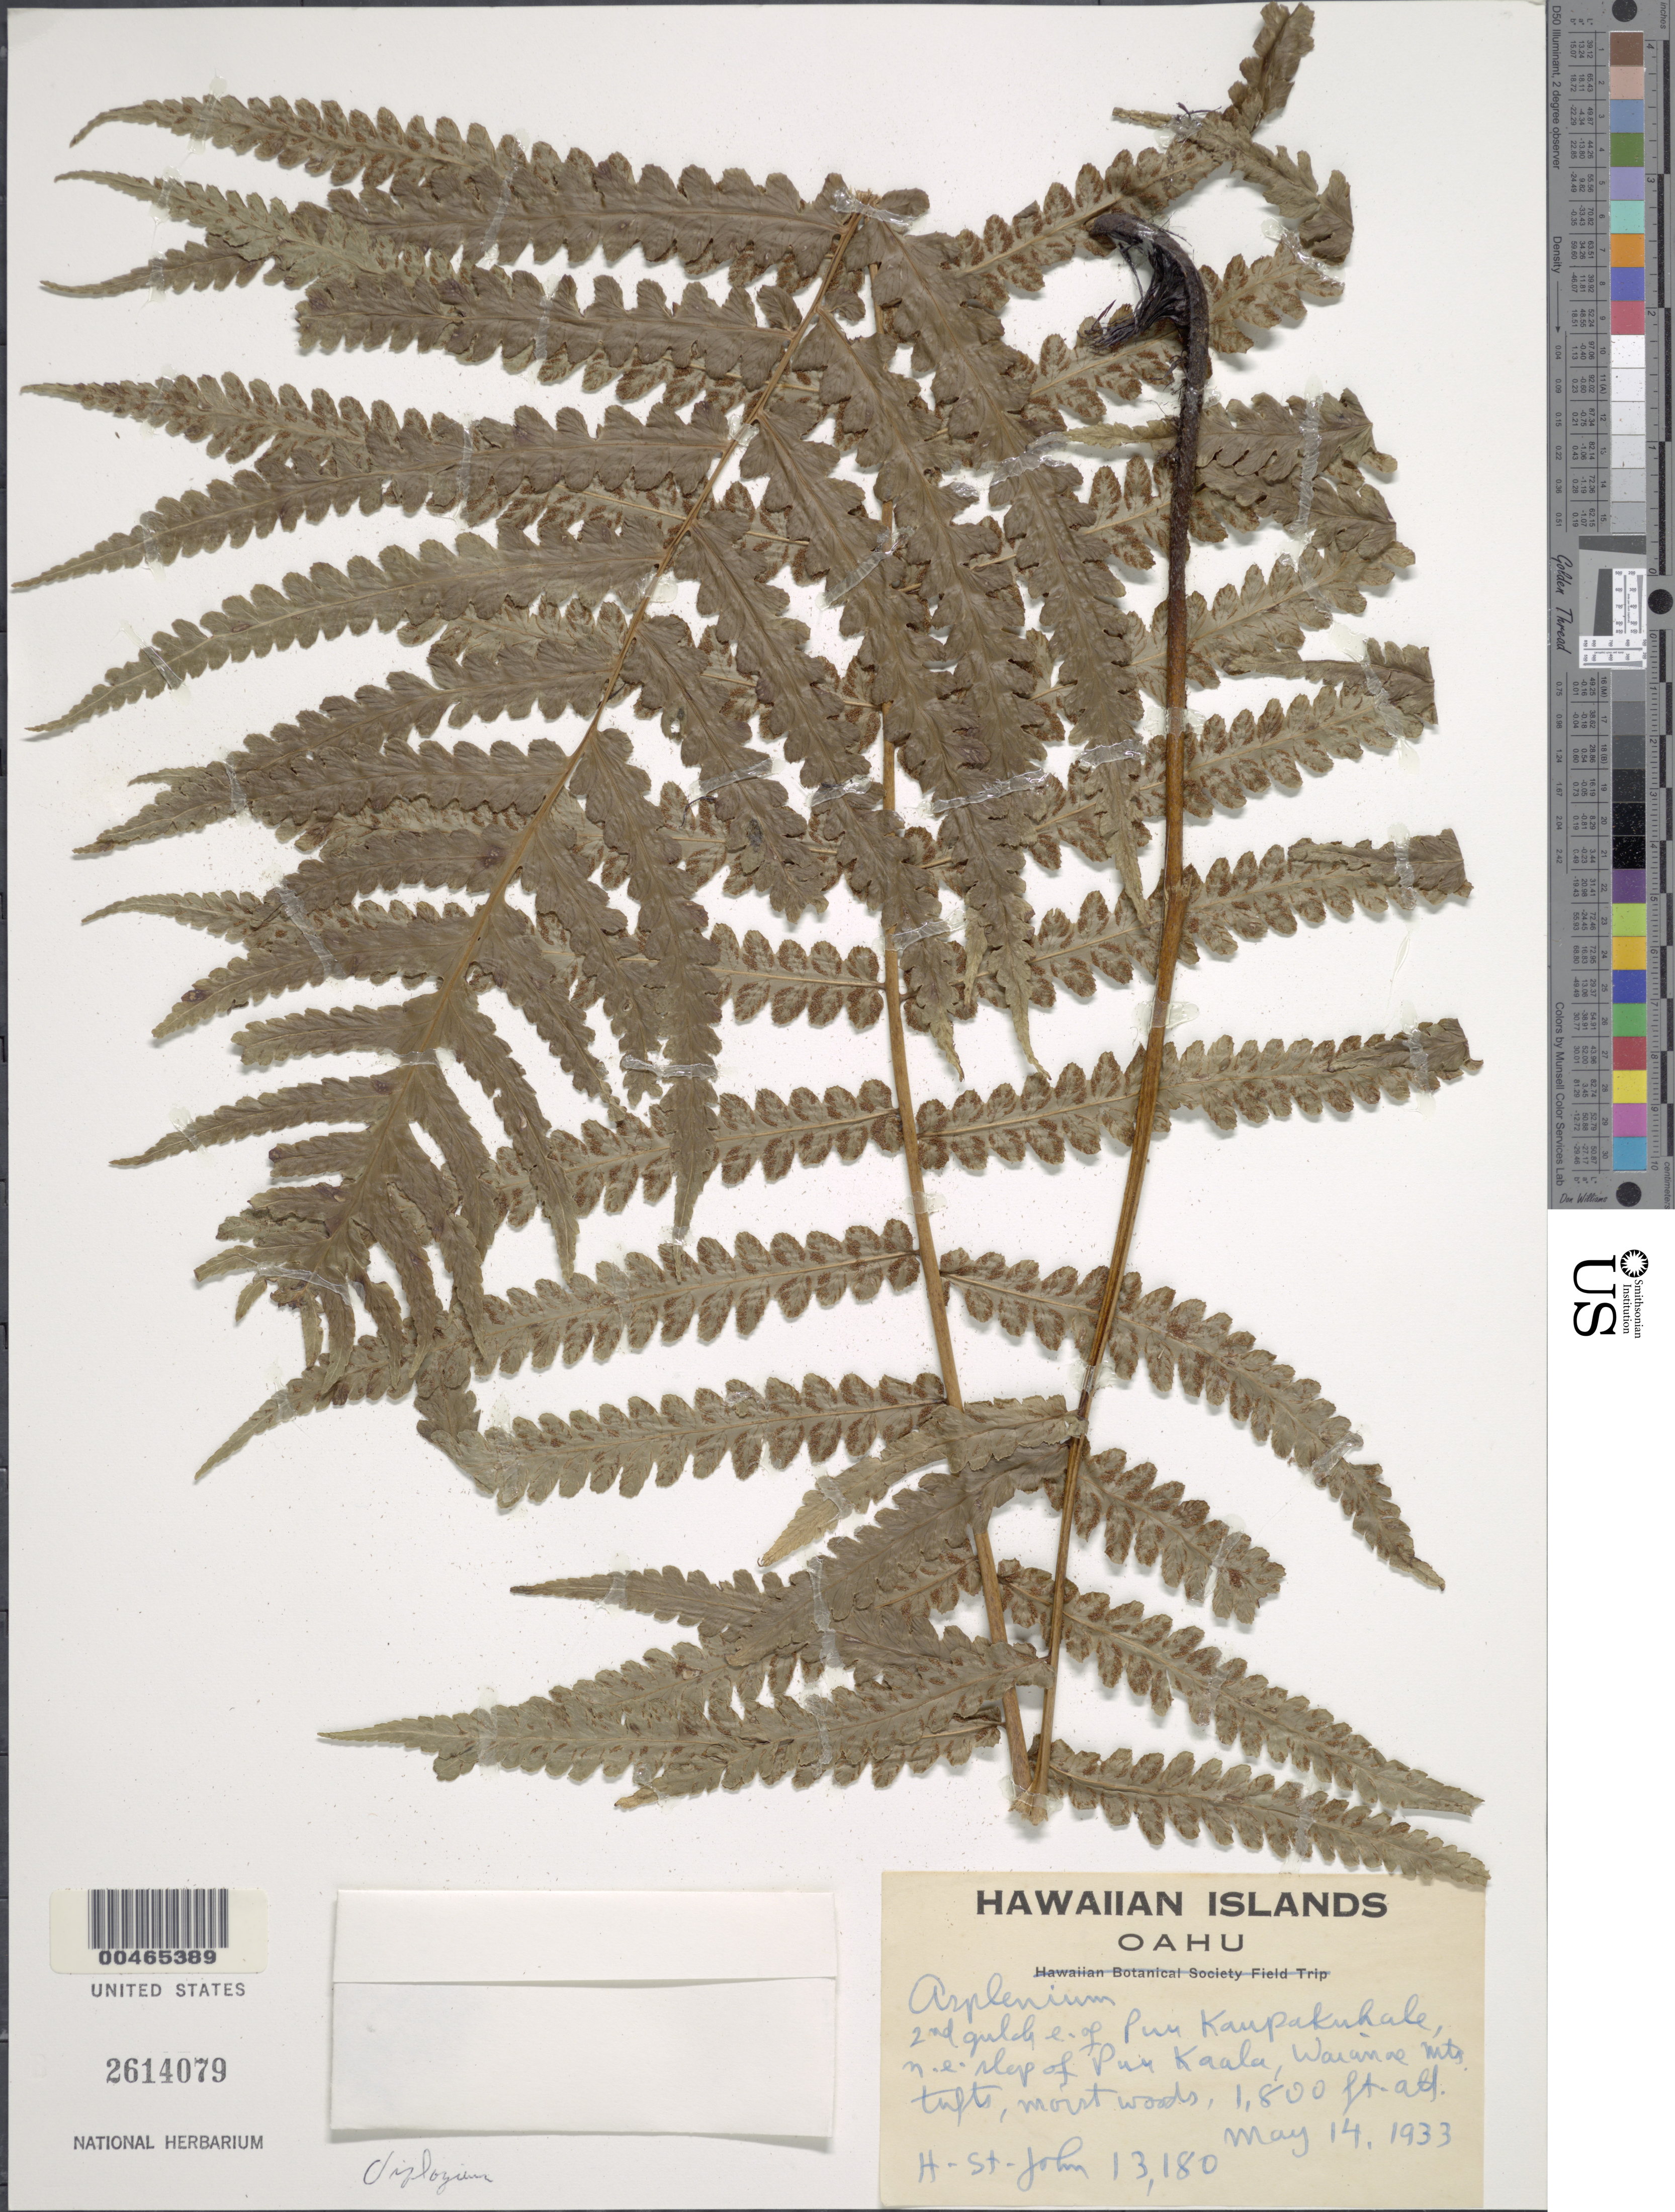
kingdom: Plantae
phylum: Tracheophyta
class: Polypodiopsida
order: Polypodiales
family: Athyriaceae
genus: Diplazium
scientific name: Diplazium sp.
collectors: H. St. John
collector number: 13180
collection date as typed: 14 May 1933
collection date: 1933-05-14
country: United States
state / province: Hawaii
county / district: Honolulu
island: Oahu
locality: Second gulch E of Puu Kaupukuhale, NE slope of Puu Kaala, Waianae Mountains, Oahu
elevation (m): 549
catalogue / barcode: US 2614079